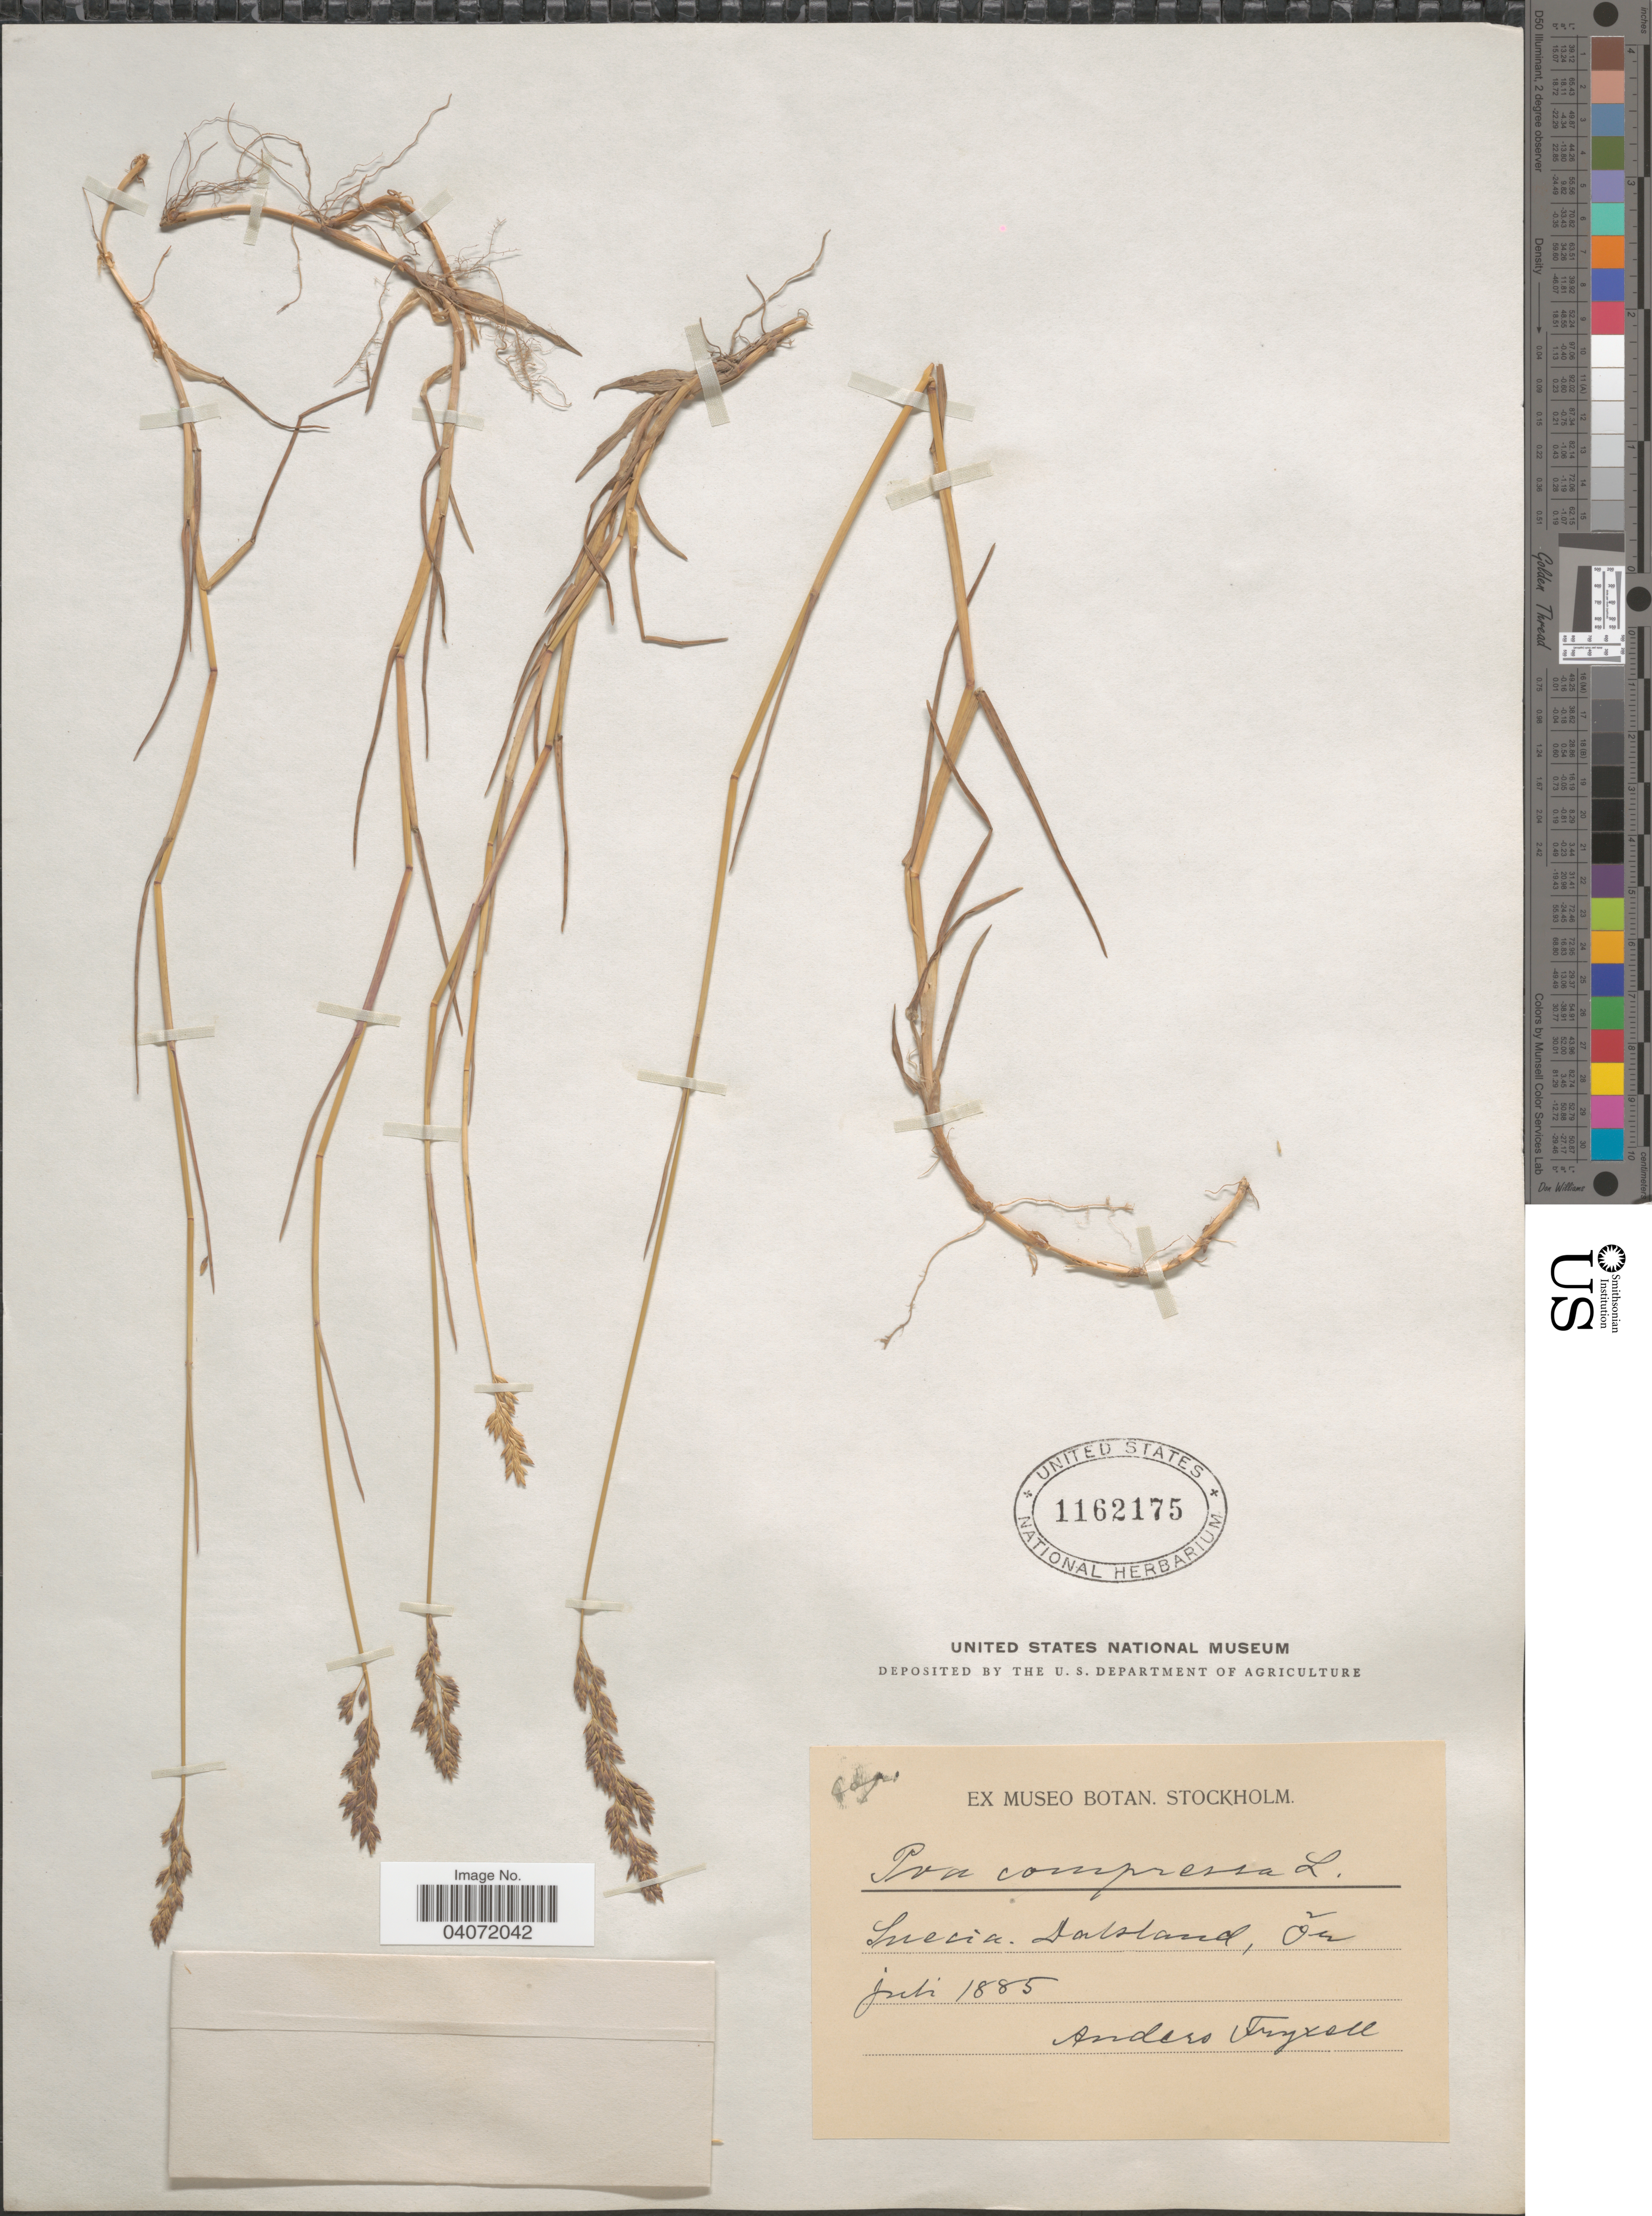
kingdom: Plantae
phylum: Tracheophyta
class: Liliopsida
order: Poales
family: Poaceae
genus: Poa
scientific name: Poa compressa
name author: L.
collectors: A. Fryxell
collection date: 1885-07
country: Sweden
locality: Suecia: Dalsland, Õr.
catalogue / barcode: US 1162175